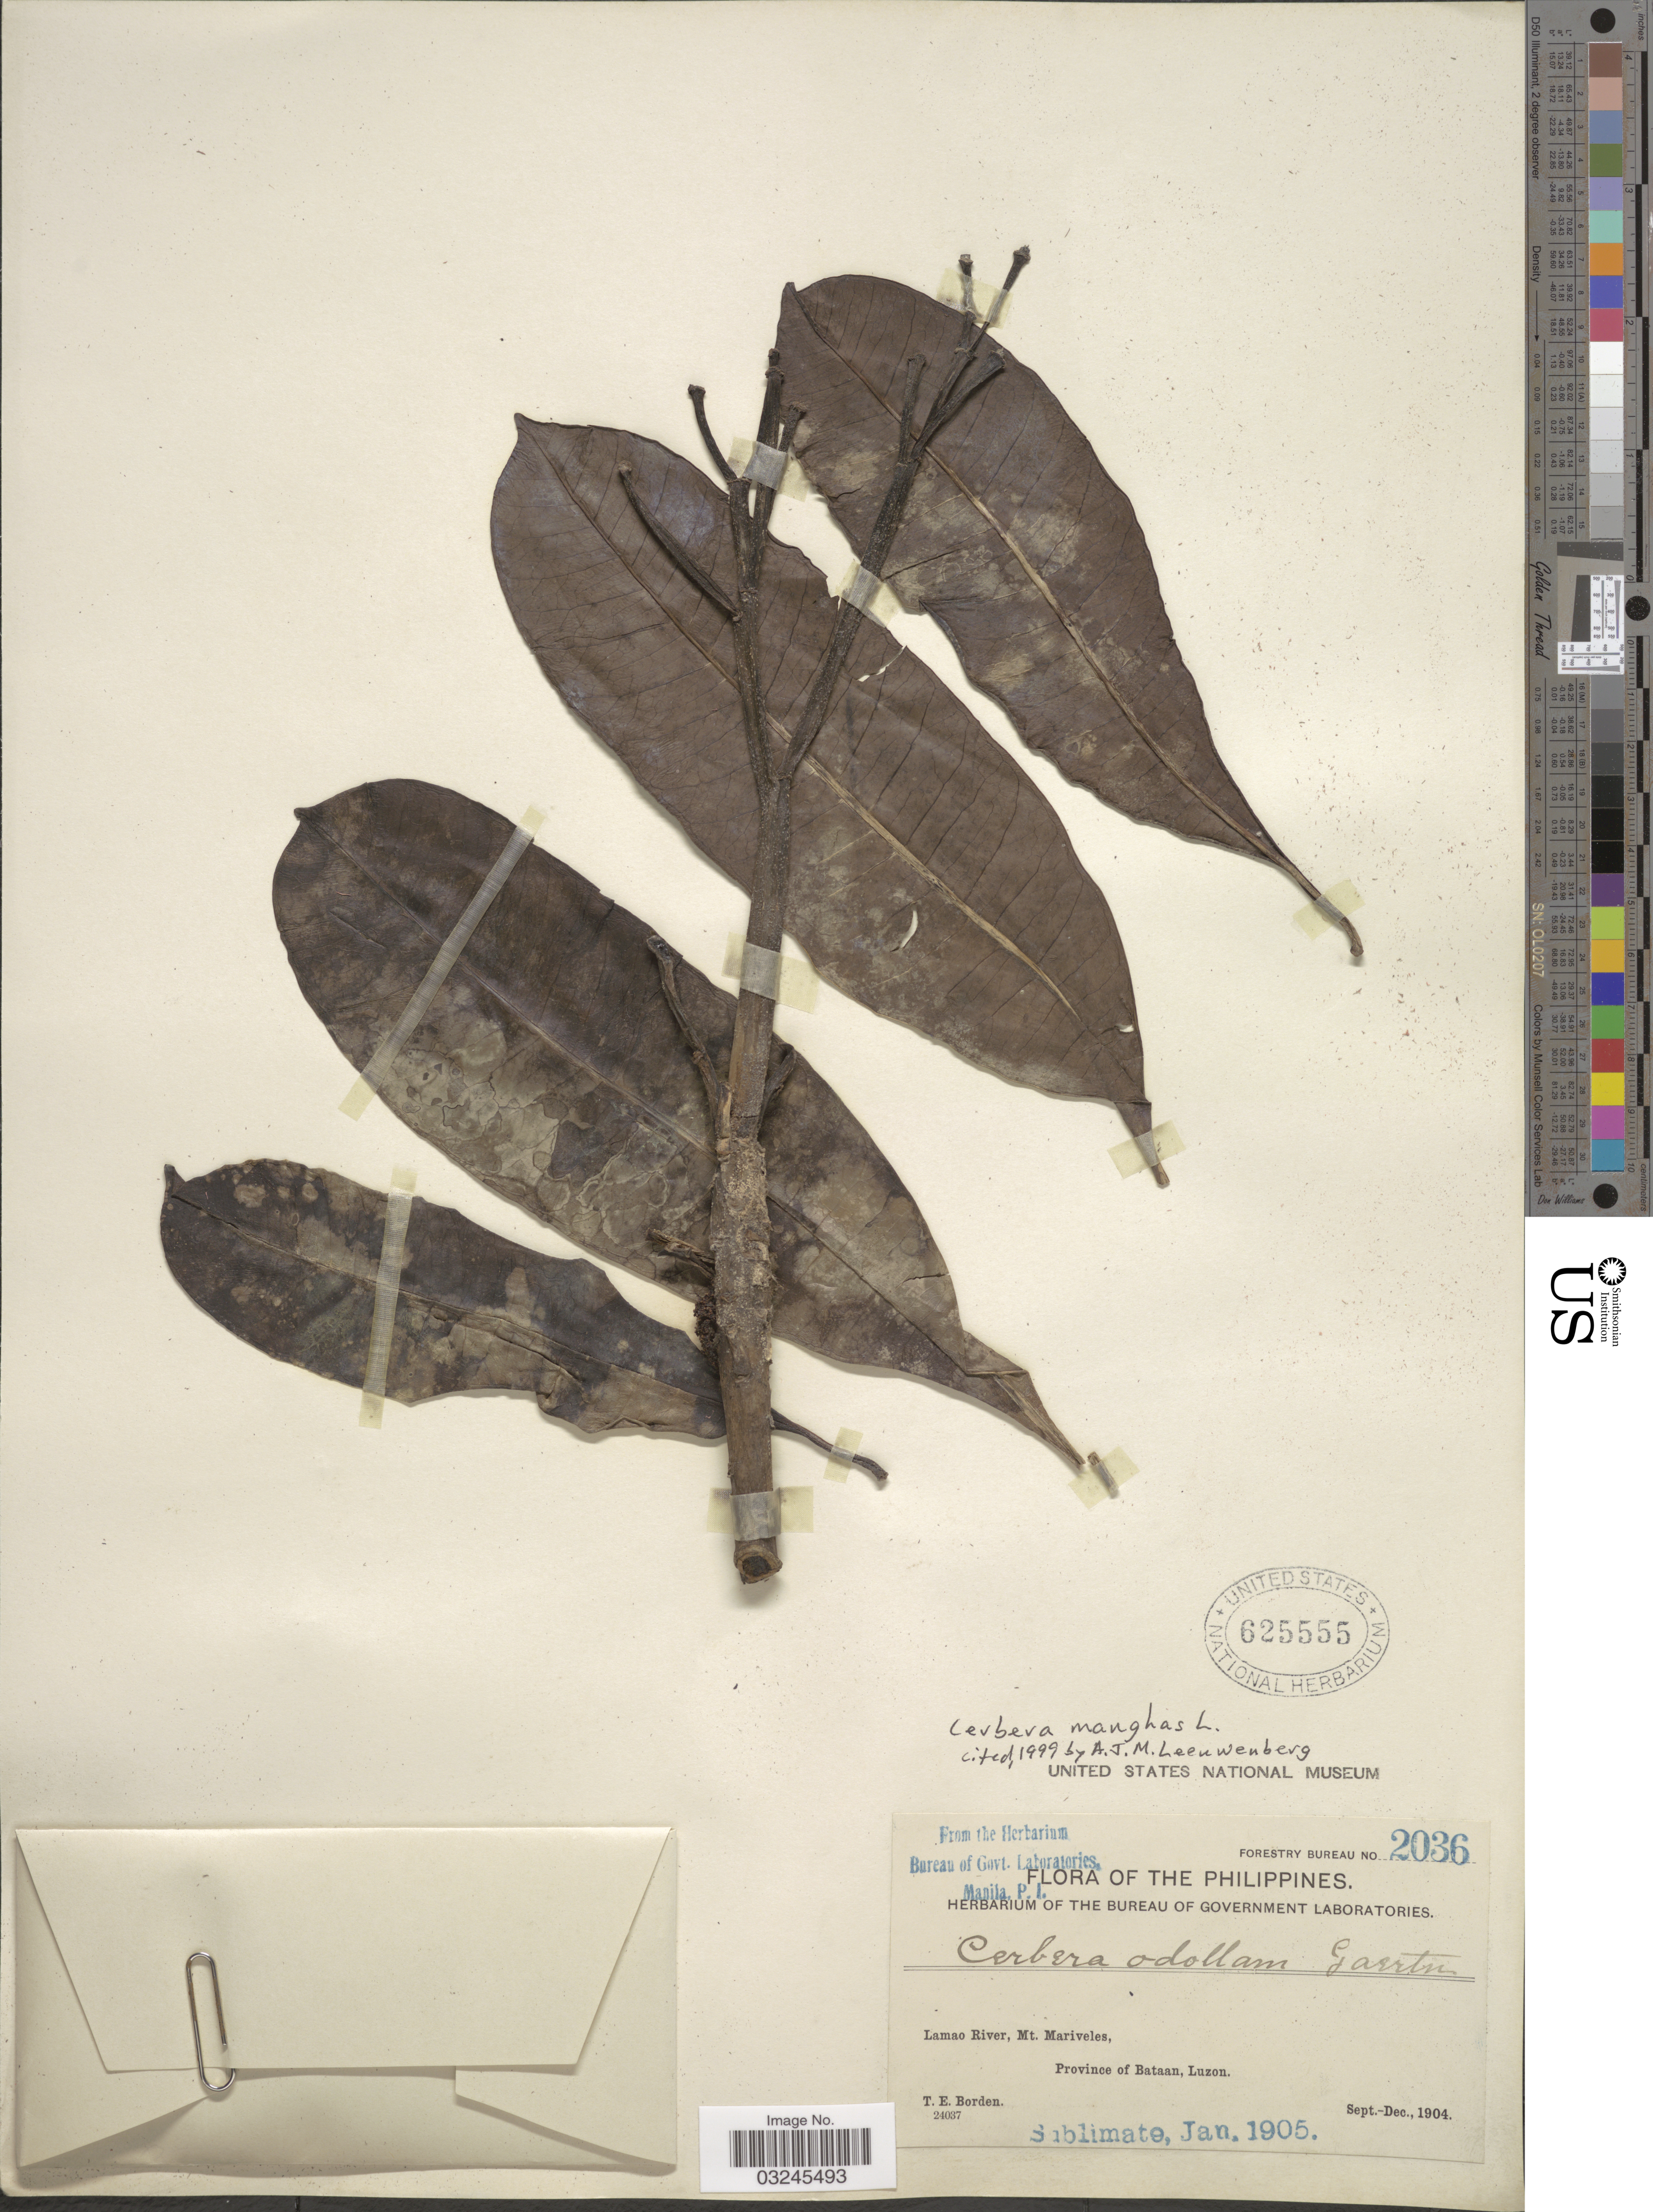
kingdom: Plantae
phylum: Tracheophyta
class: Magnoliopsida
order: Gentianales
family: Apocynaceae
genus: Cerbera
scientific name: Cerbera manghas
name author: L.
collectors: T. E. Borden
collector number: Forestry Bureau 2036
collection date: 1904-09/1904-12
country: Philippines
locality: Lamao River, Mt. Mariveles. Province of Bataan, Luzon.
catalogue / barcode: US 625555